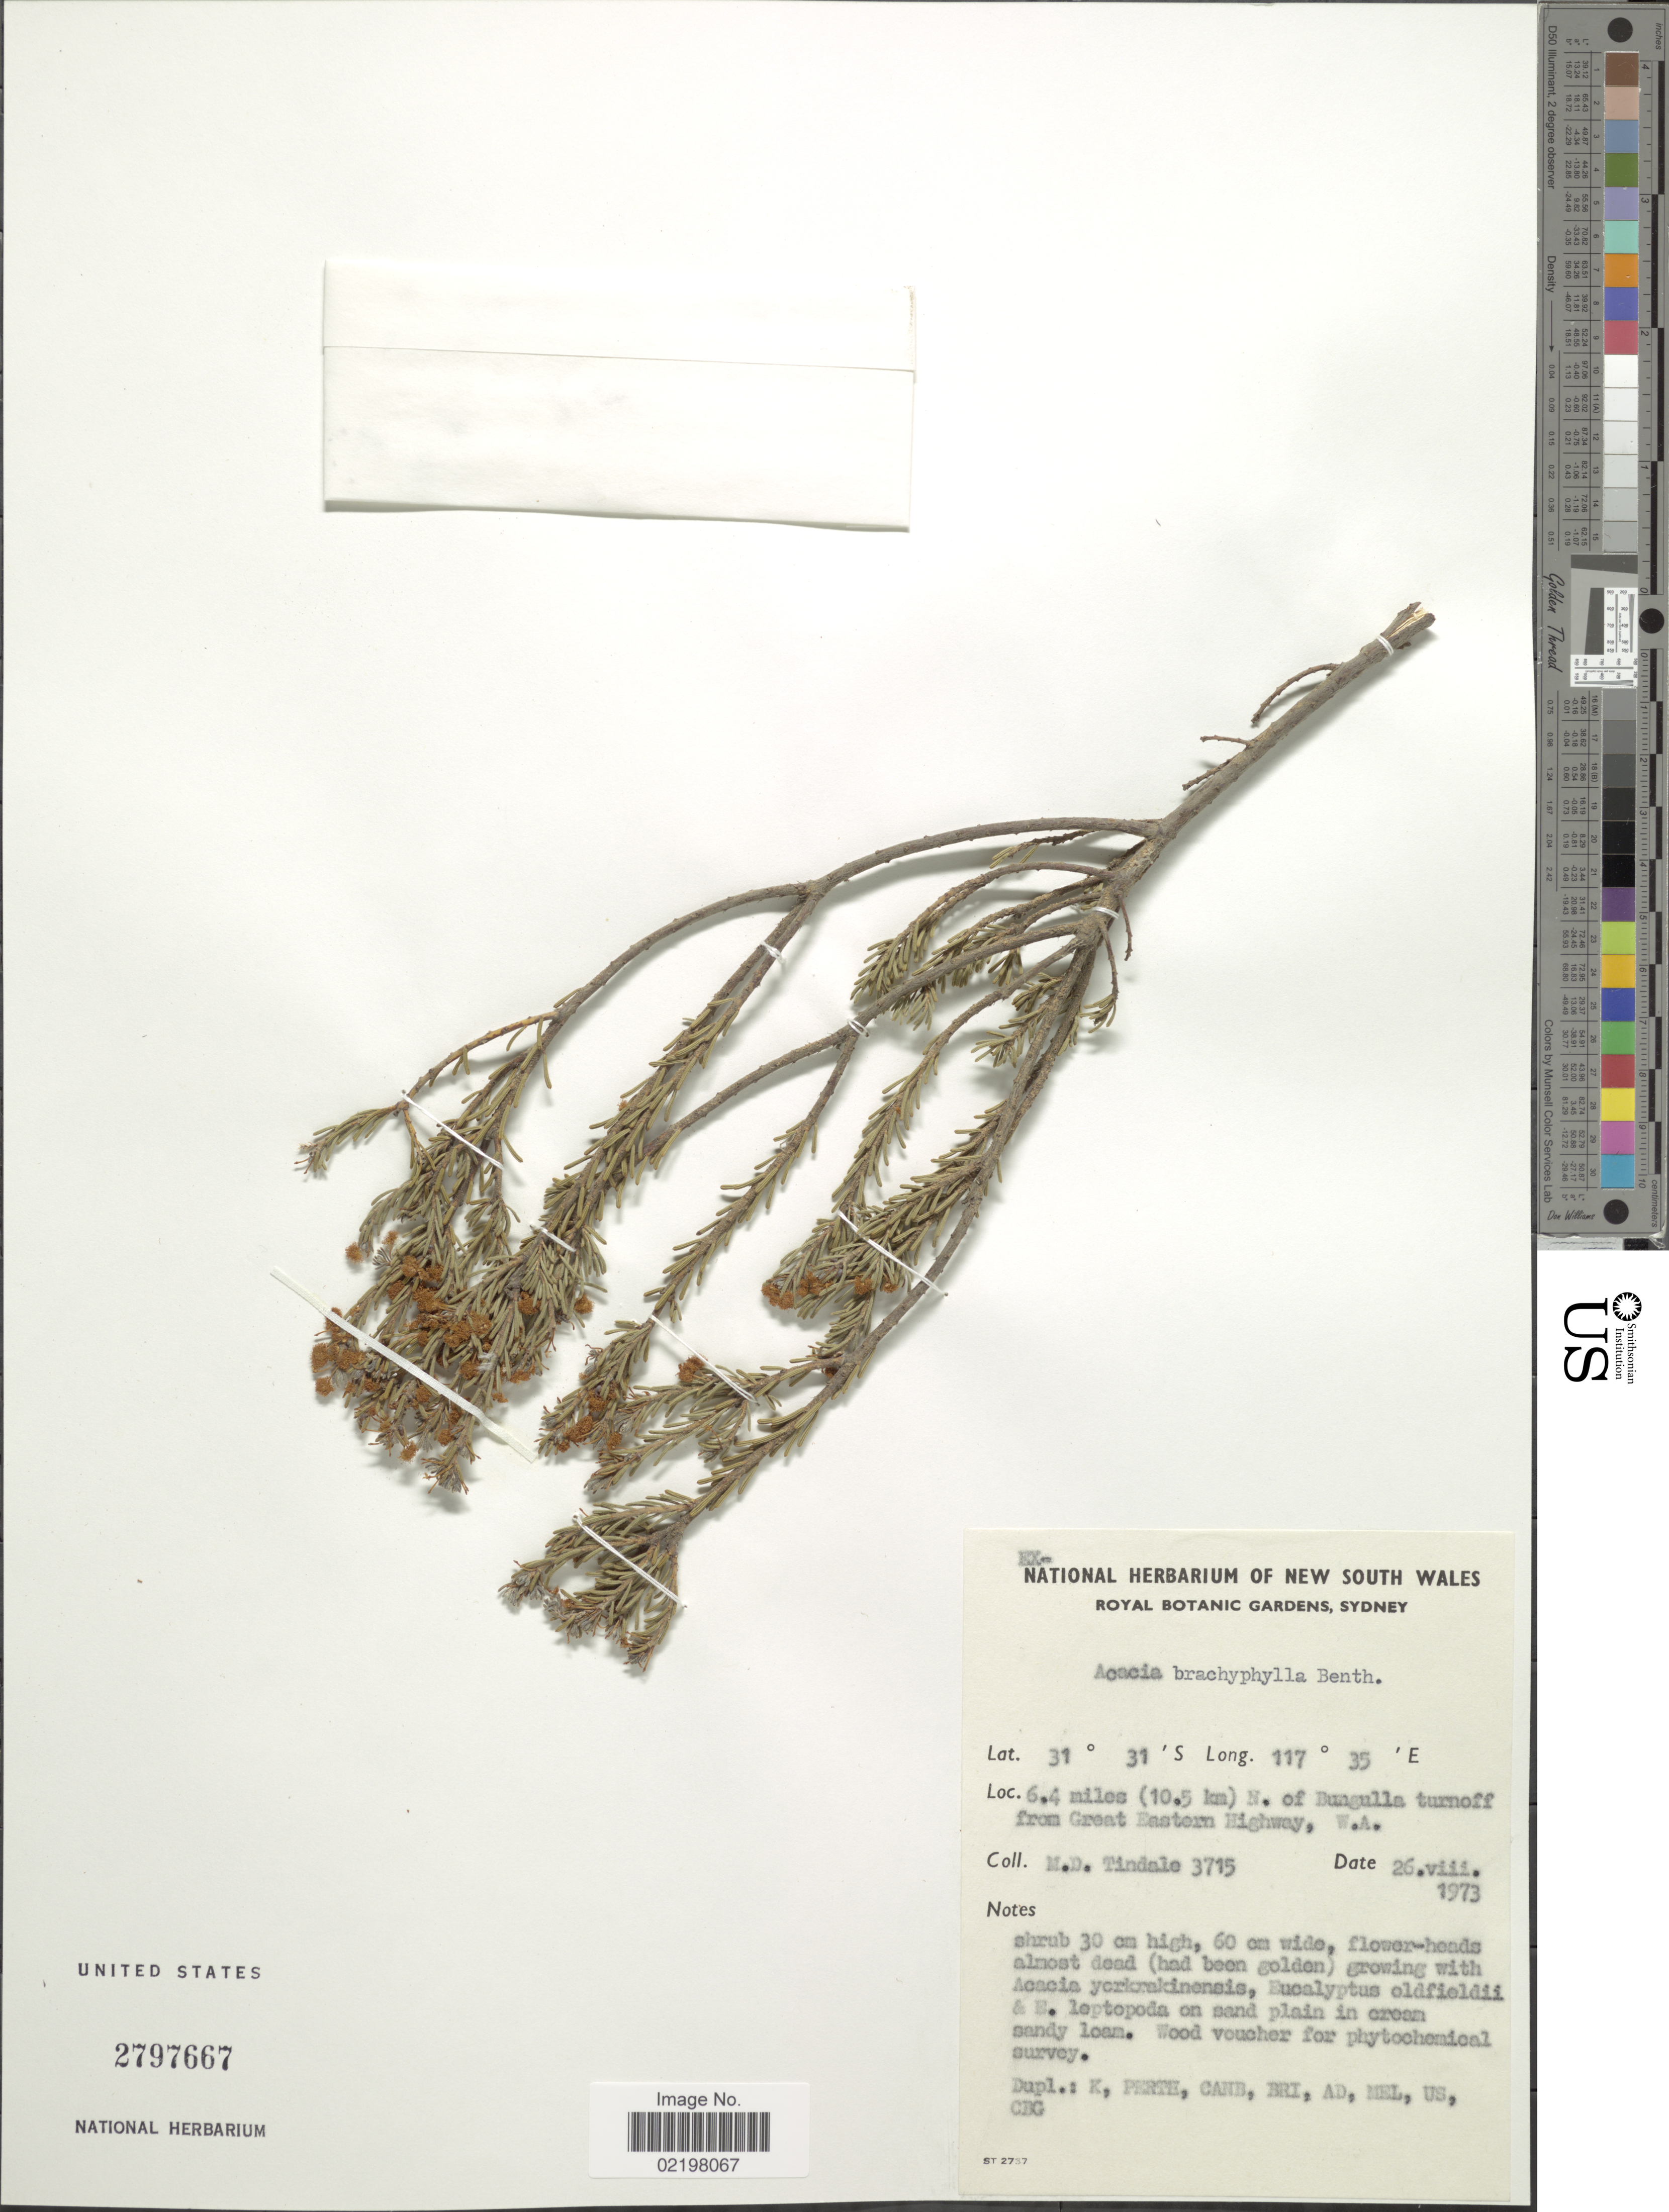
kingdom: Plantae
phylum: Tracheophyta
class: Magnoliopsida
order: Fabales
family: Fabaceae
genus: Acacia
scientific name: Acacia brachyphylla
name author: Benth.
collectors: M. D. Tindale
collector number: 3715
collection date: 1973-08-26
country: Australia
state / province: Western Australia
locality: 6.4 miles (10.5 km) N. of Bungulla turnoff from Great Eastern Highway, W.A.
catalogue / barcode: US 2797667